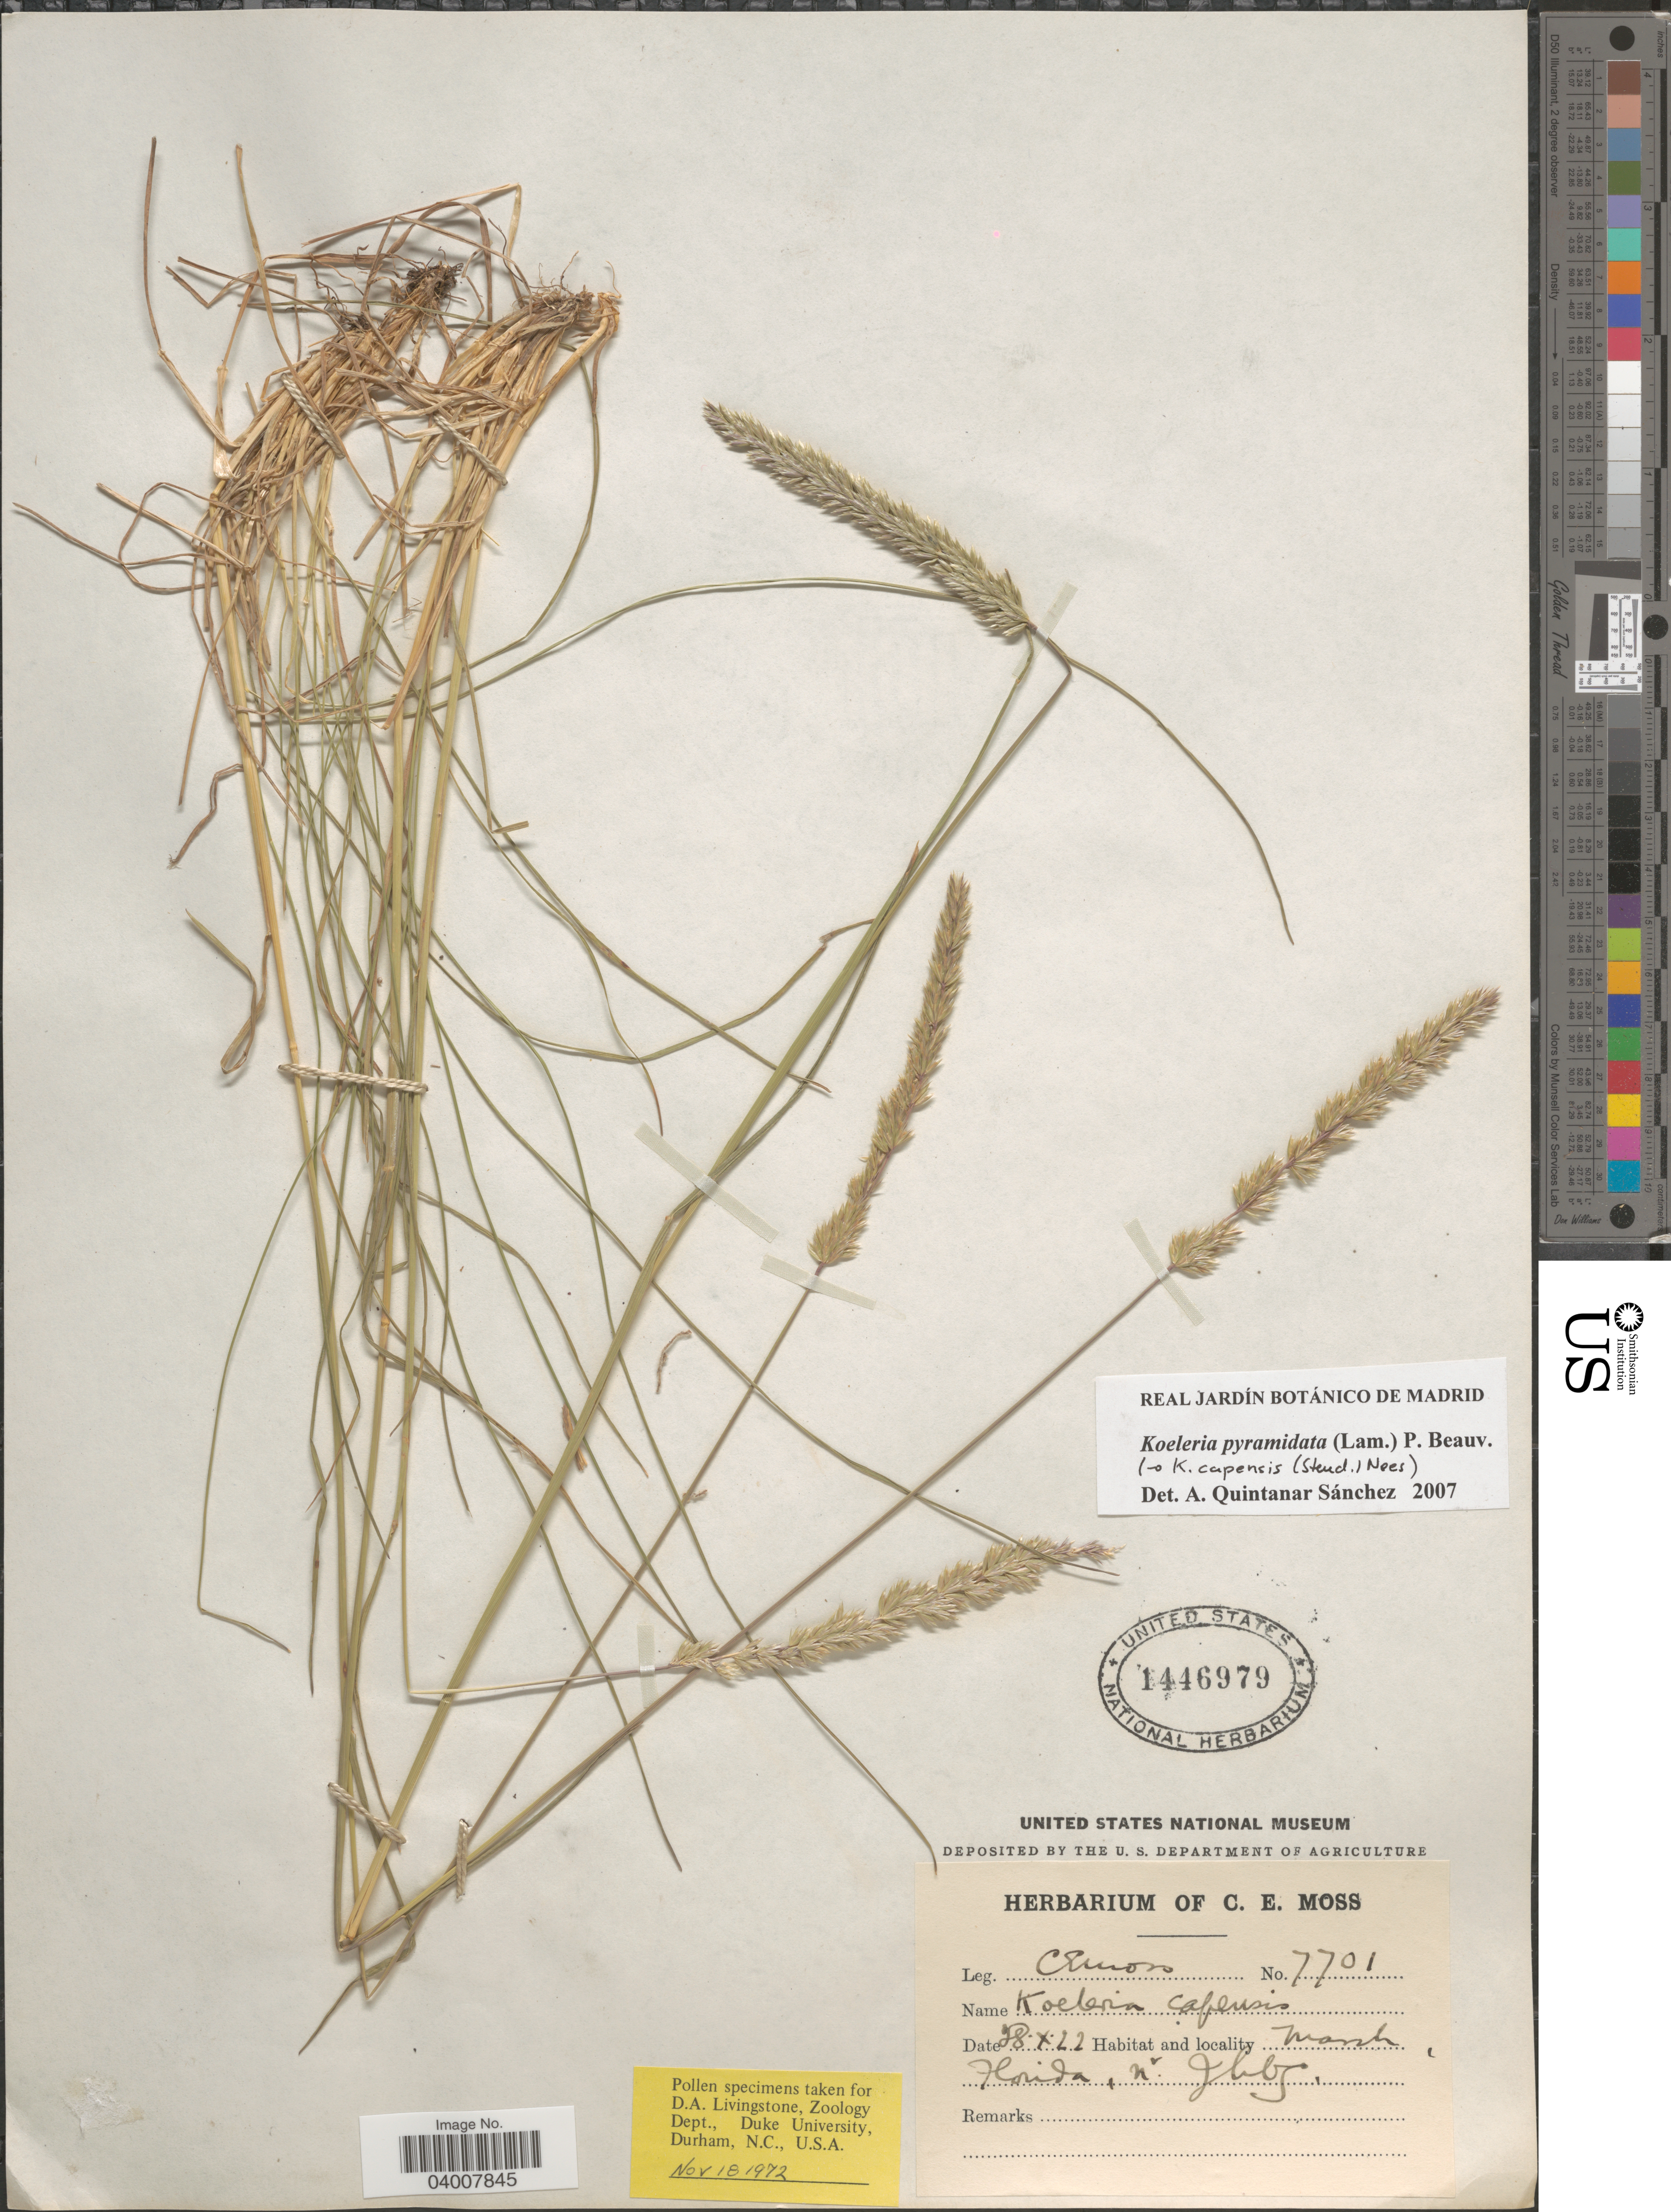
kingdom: Plantae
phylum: Tracheophyta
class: Liliopsida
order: Poales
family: Poaceae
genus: Koeleria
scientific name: Koeleria pyramidata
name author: (Lam.) P. Beauv.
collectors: C. E. Moss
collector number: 7701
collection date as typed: Transcribed d/m/y: 28/10/22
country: United States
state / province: Florida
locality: Florida, Nr Jhbg.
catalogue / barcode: US 1446979